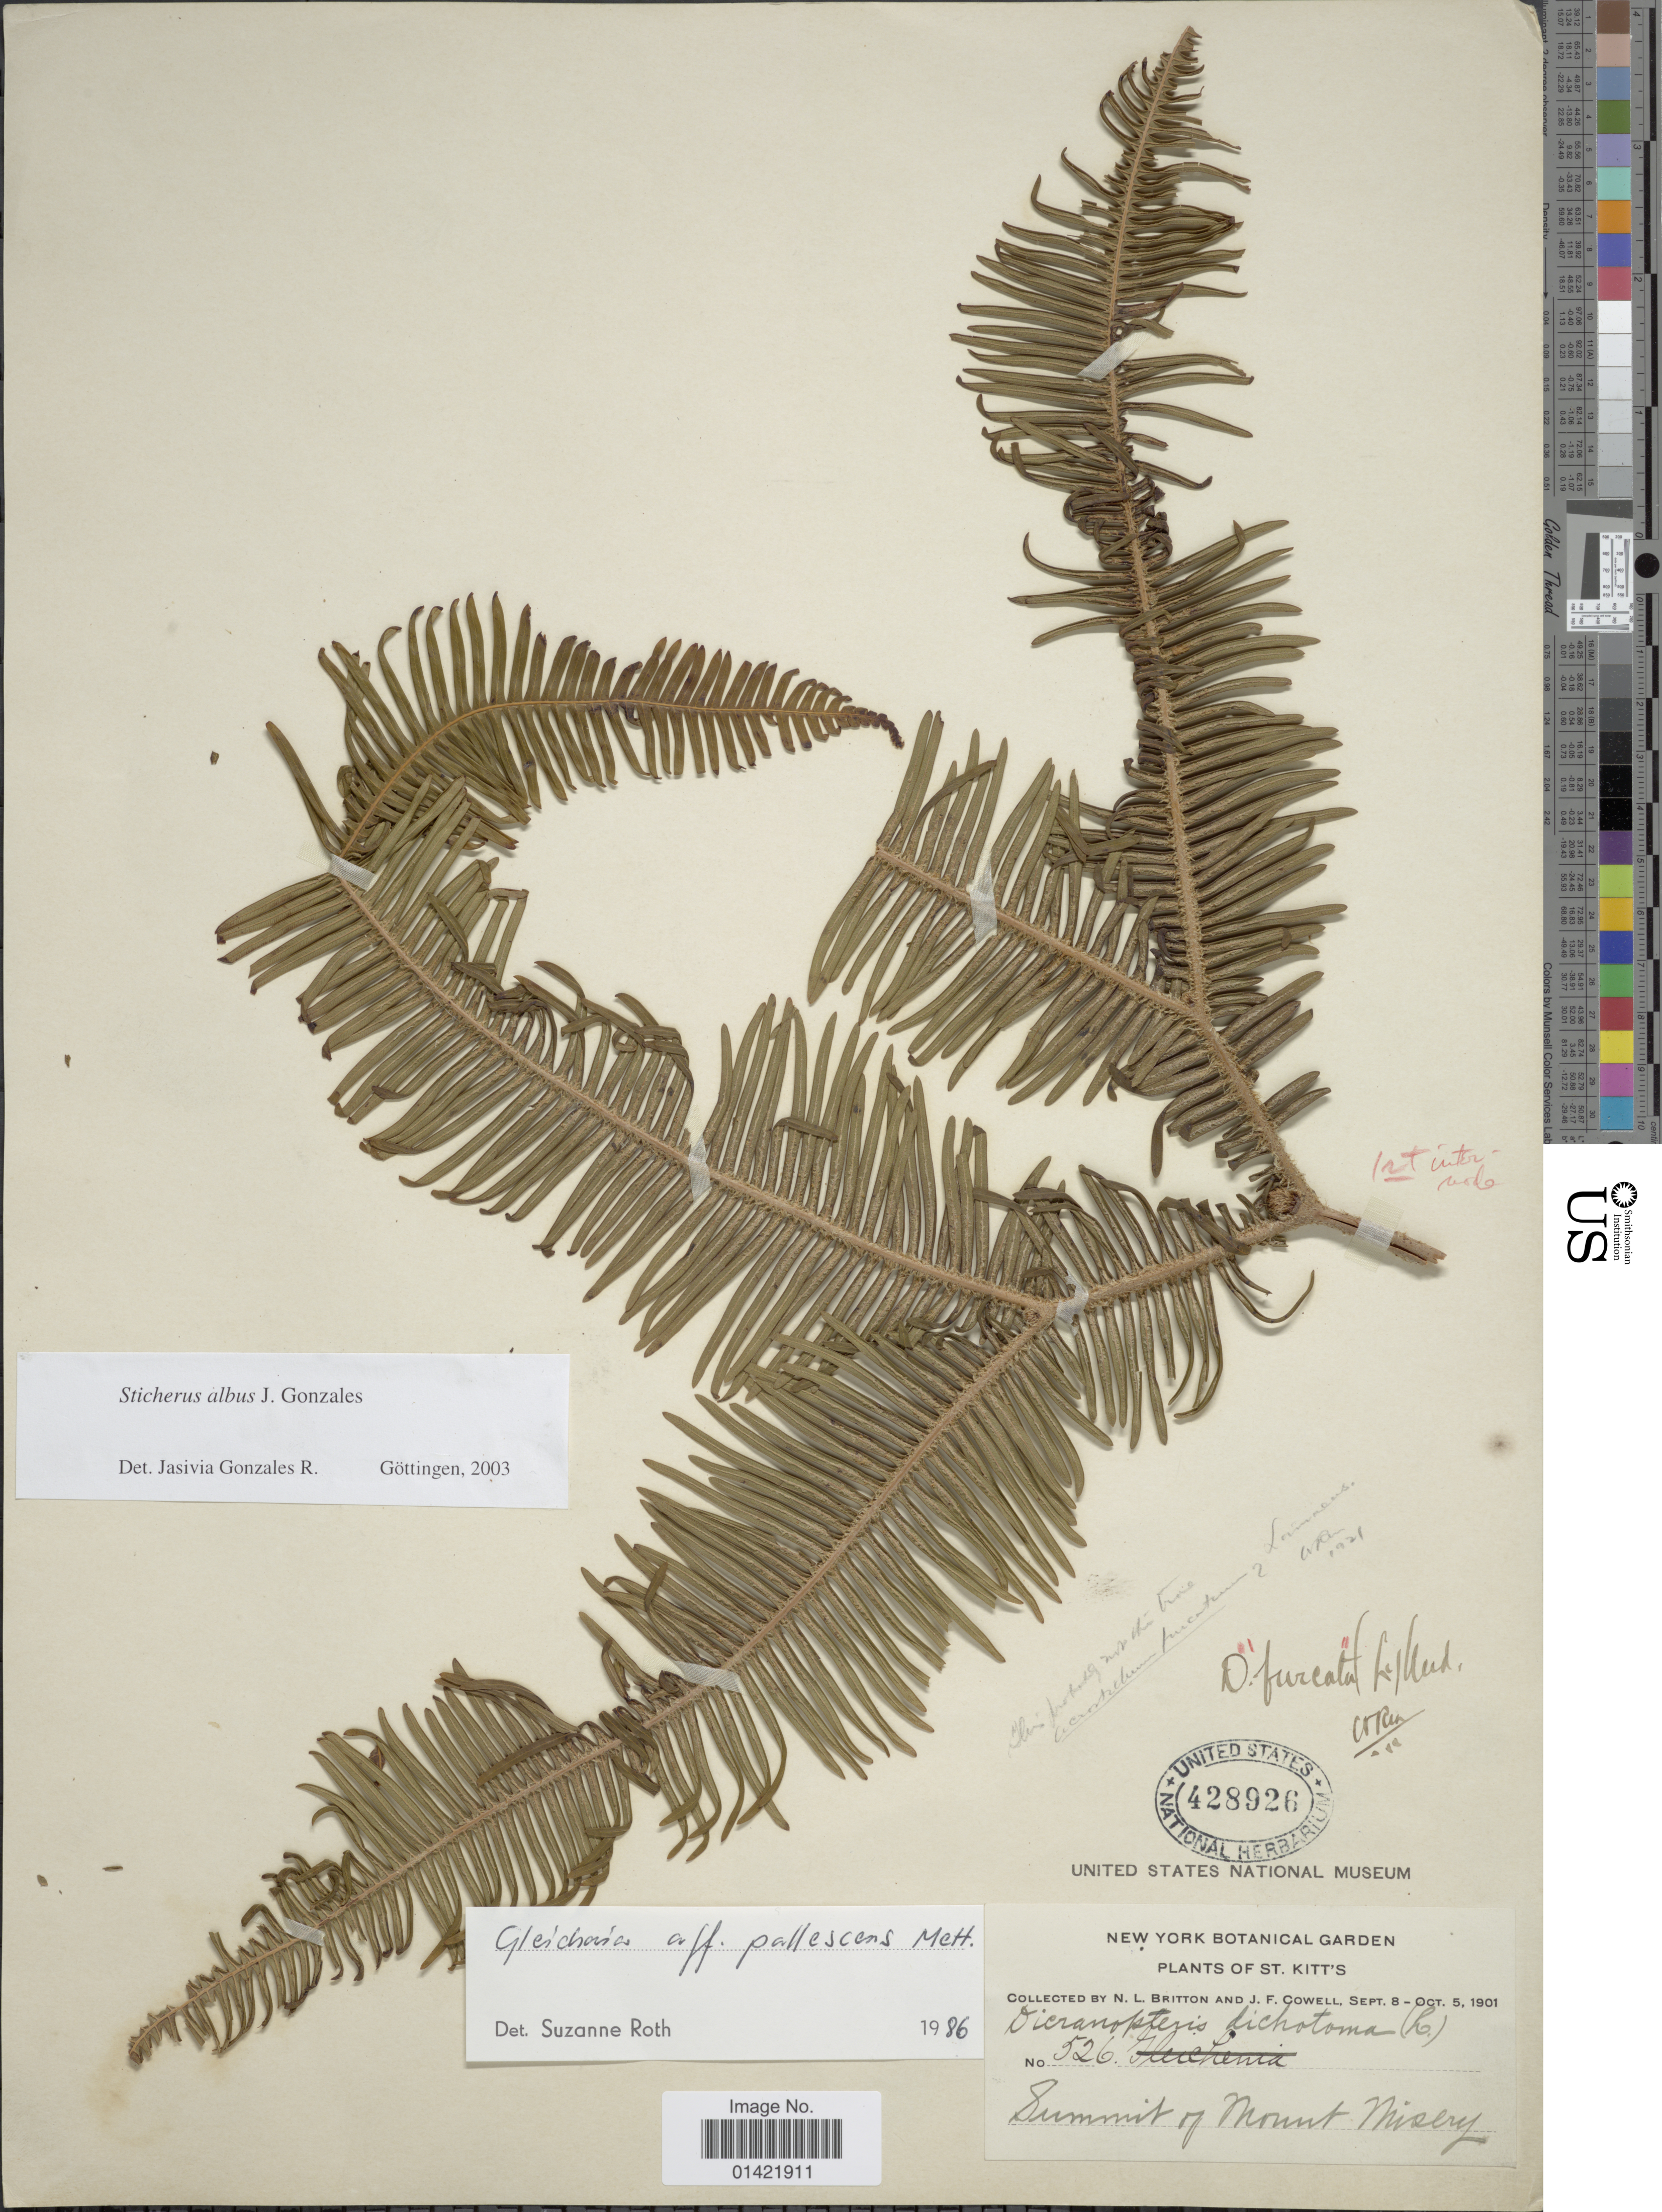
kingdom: Plantae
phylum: Tracheophyta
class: Polypodiopsida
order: Gleicheniales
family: Gleicheniaceae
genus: Sticherus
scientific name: Sticherus albus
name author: J. Gonzales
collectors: N. Britton & J. F. Cowell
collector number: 526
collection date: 1901-09-08/1901-10-05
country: St. Christopher-Nevis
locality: St. Kitt's. Summit of Mount Misery.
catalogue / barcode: US 428926